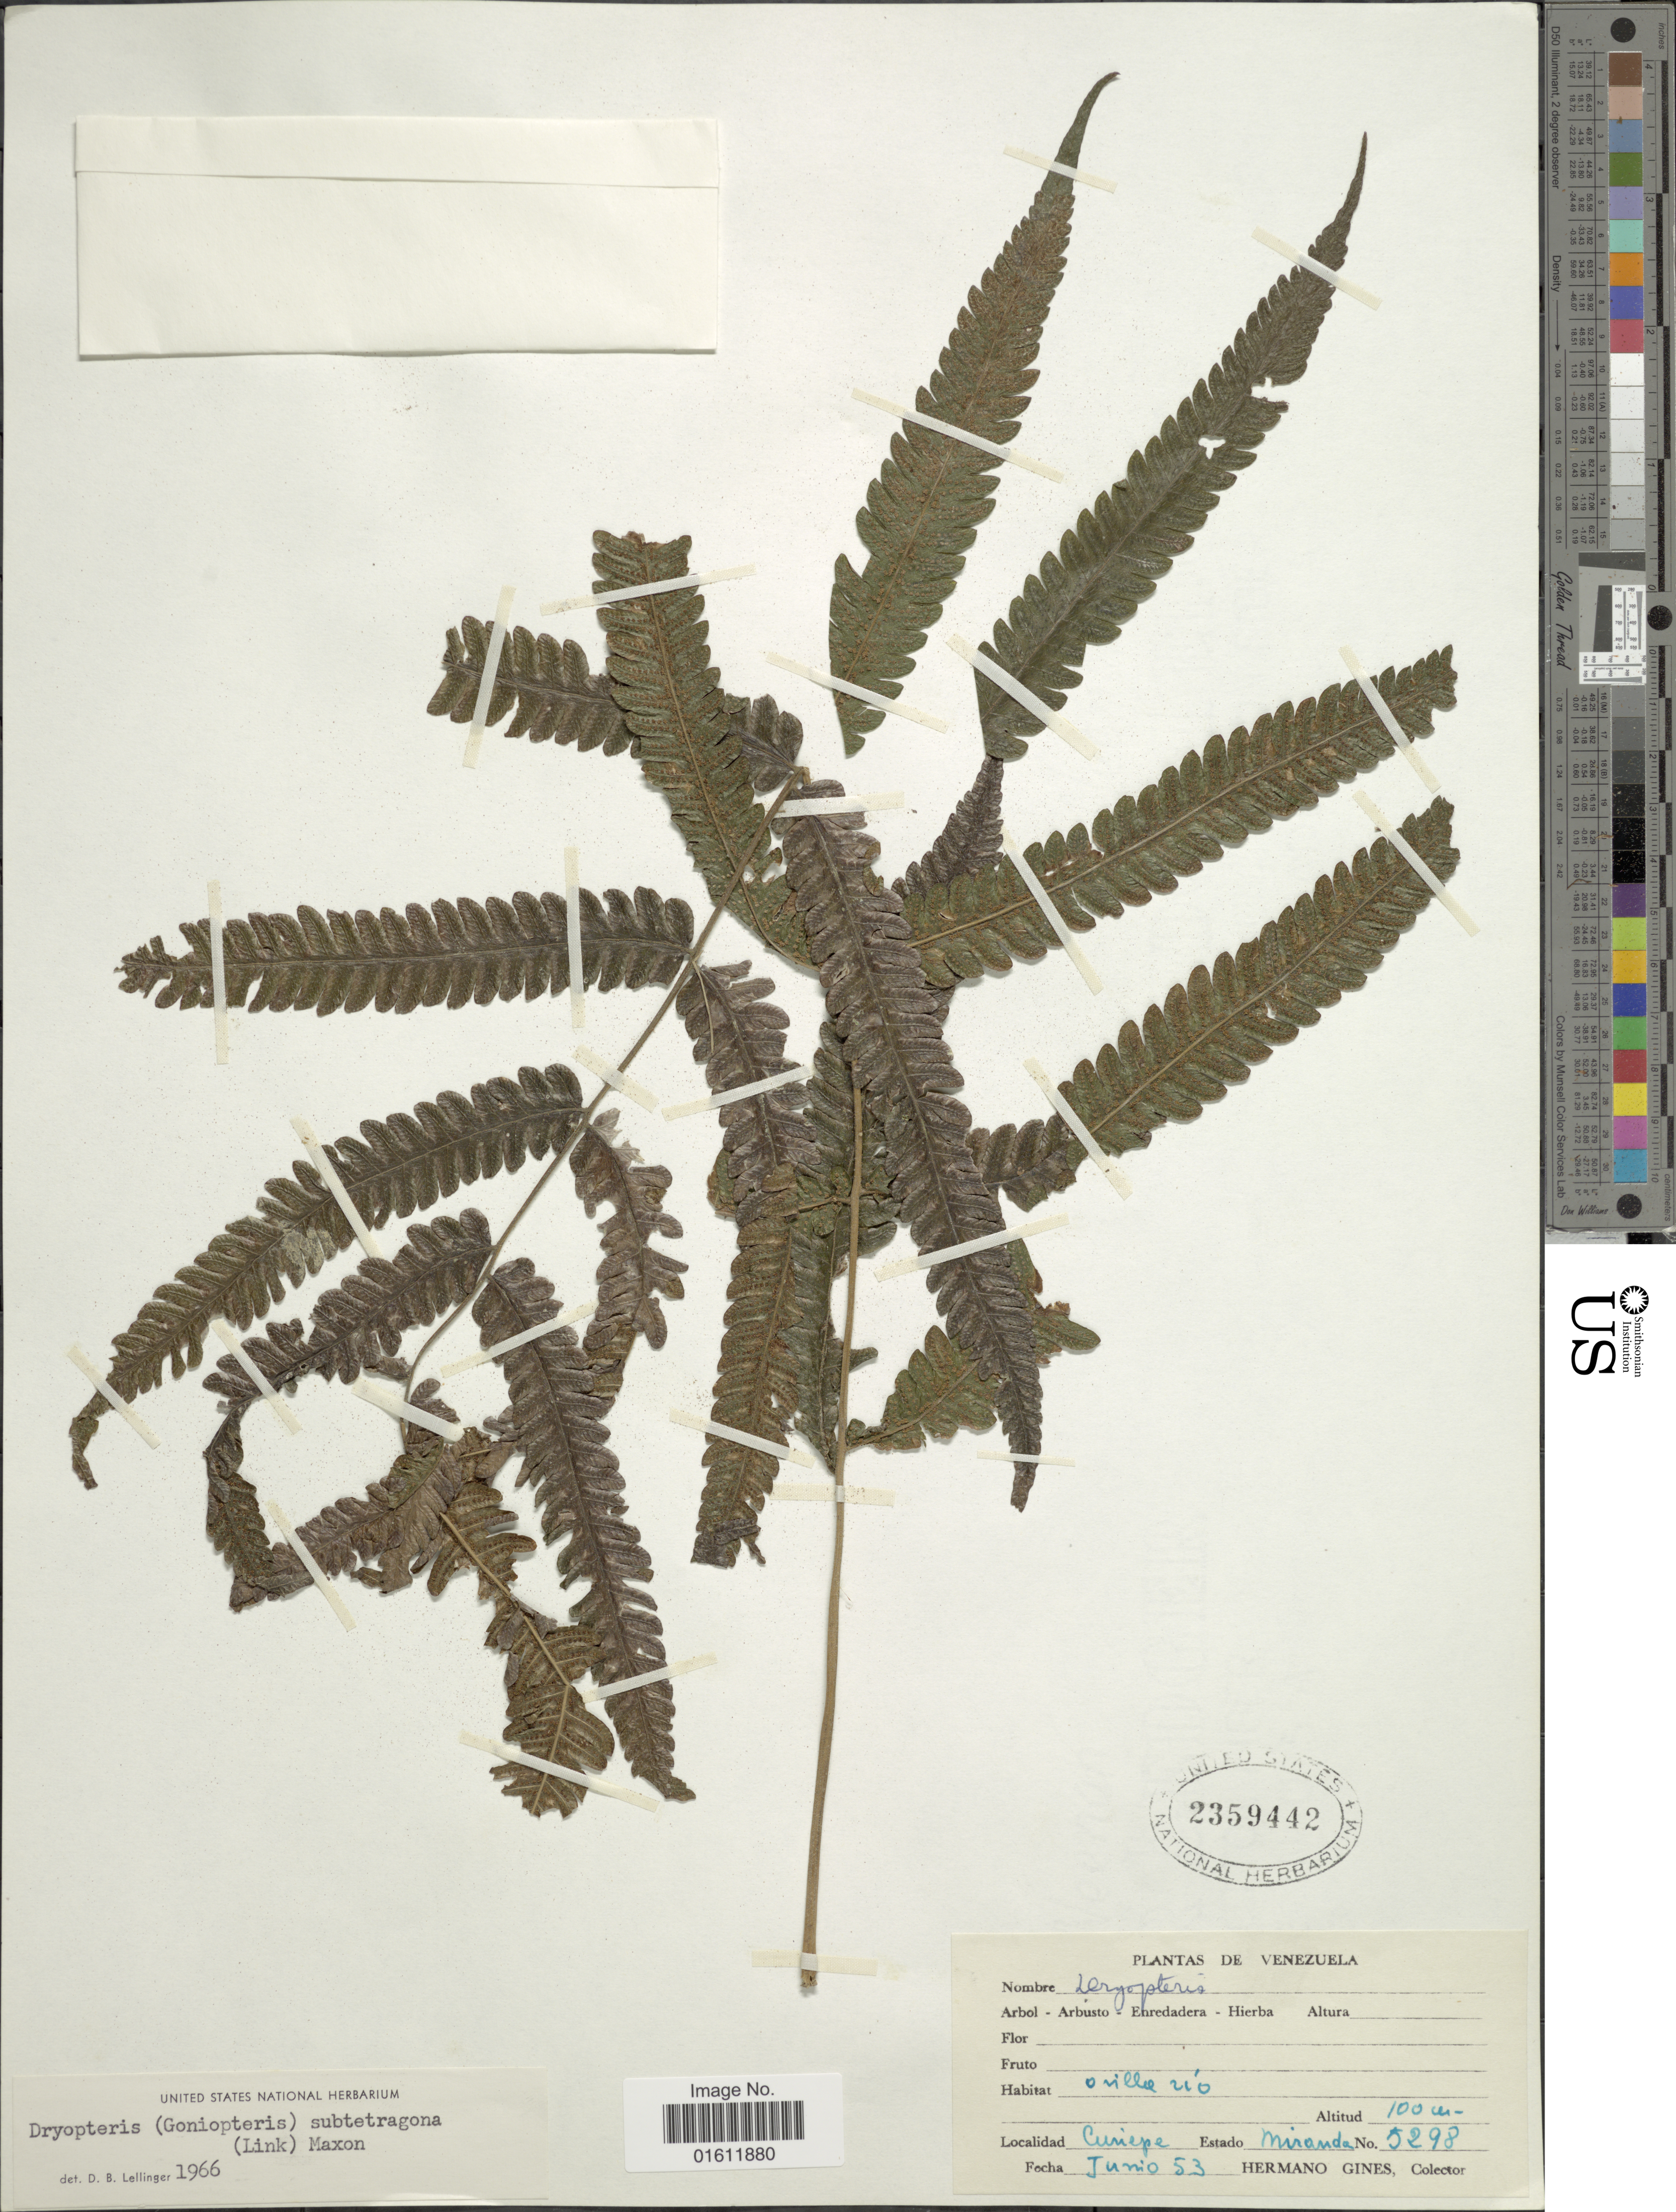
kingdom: Plantae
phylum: Tracheophyta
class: Polypodiopsida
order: Polypodiales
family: Thelypteridaceae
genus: Goniopteris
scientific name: Goniopteris tetragona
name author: (C. Presl) Sw.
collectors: Bro. Gines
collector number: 5298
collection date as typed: Transcribed d/m/y: /6/53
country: Venezuela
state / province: Miranda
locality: Curiepe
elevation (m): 100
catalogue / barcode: US 2359442